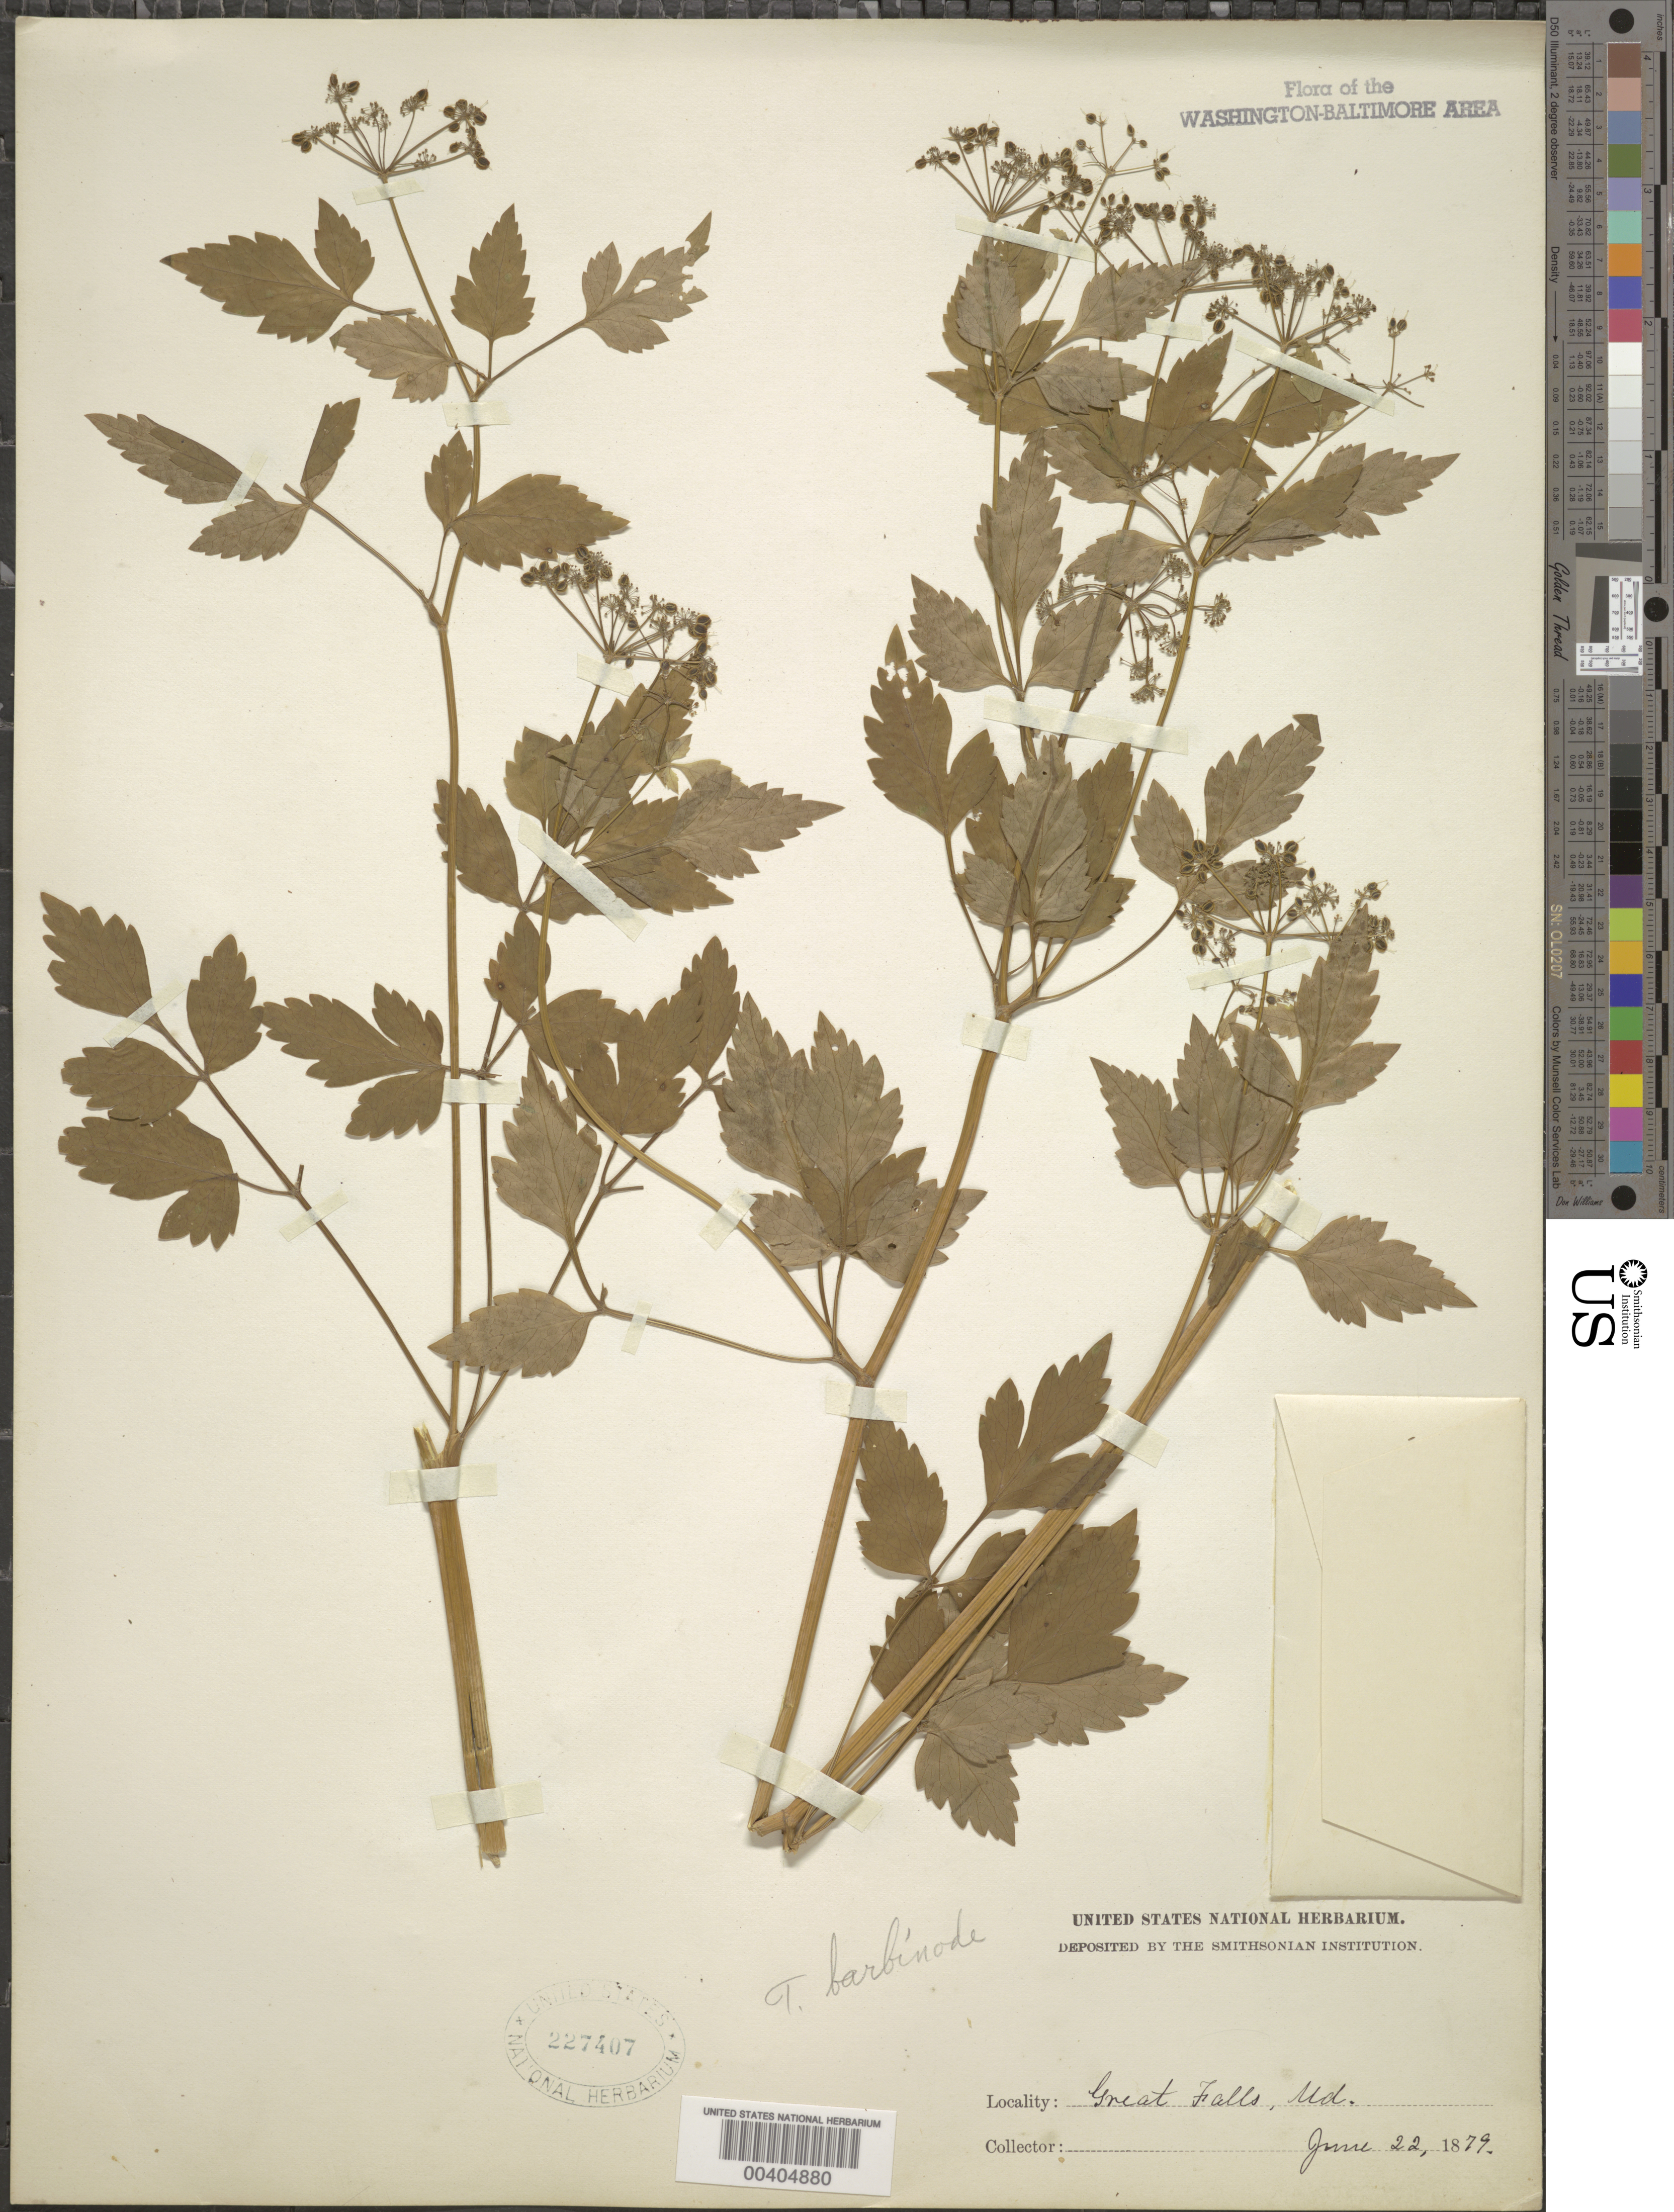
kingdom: Plantae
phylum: Tracheophyta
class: Magnoliopsida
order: Apiales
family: Apiaceae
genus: Thaspium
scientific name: Thaspium barbinode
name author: (Michx.) Nutt.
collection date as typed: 22 Jun 1879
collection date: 1879-06-22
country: United States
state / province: Maryland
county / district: Montgomery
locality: Great Falls C. & O. Canal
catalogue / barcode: US 227407